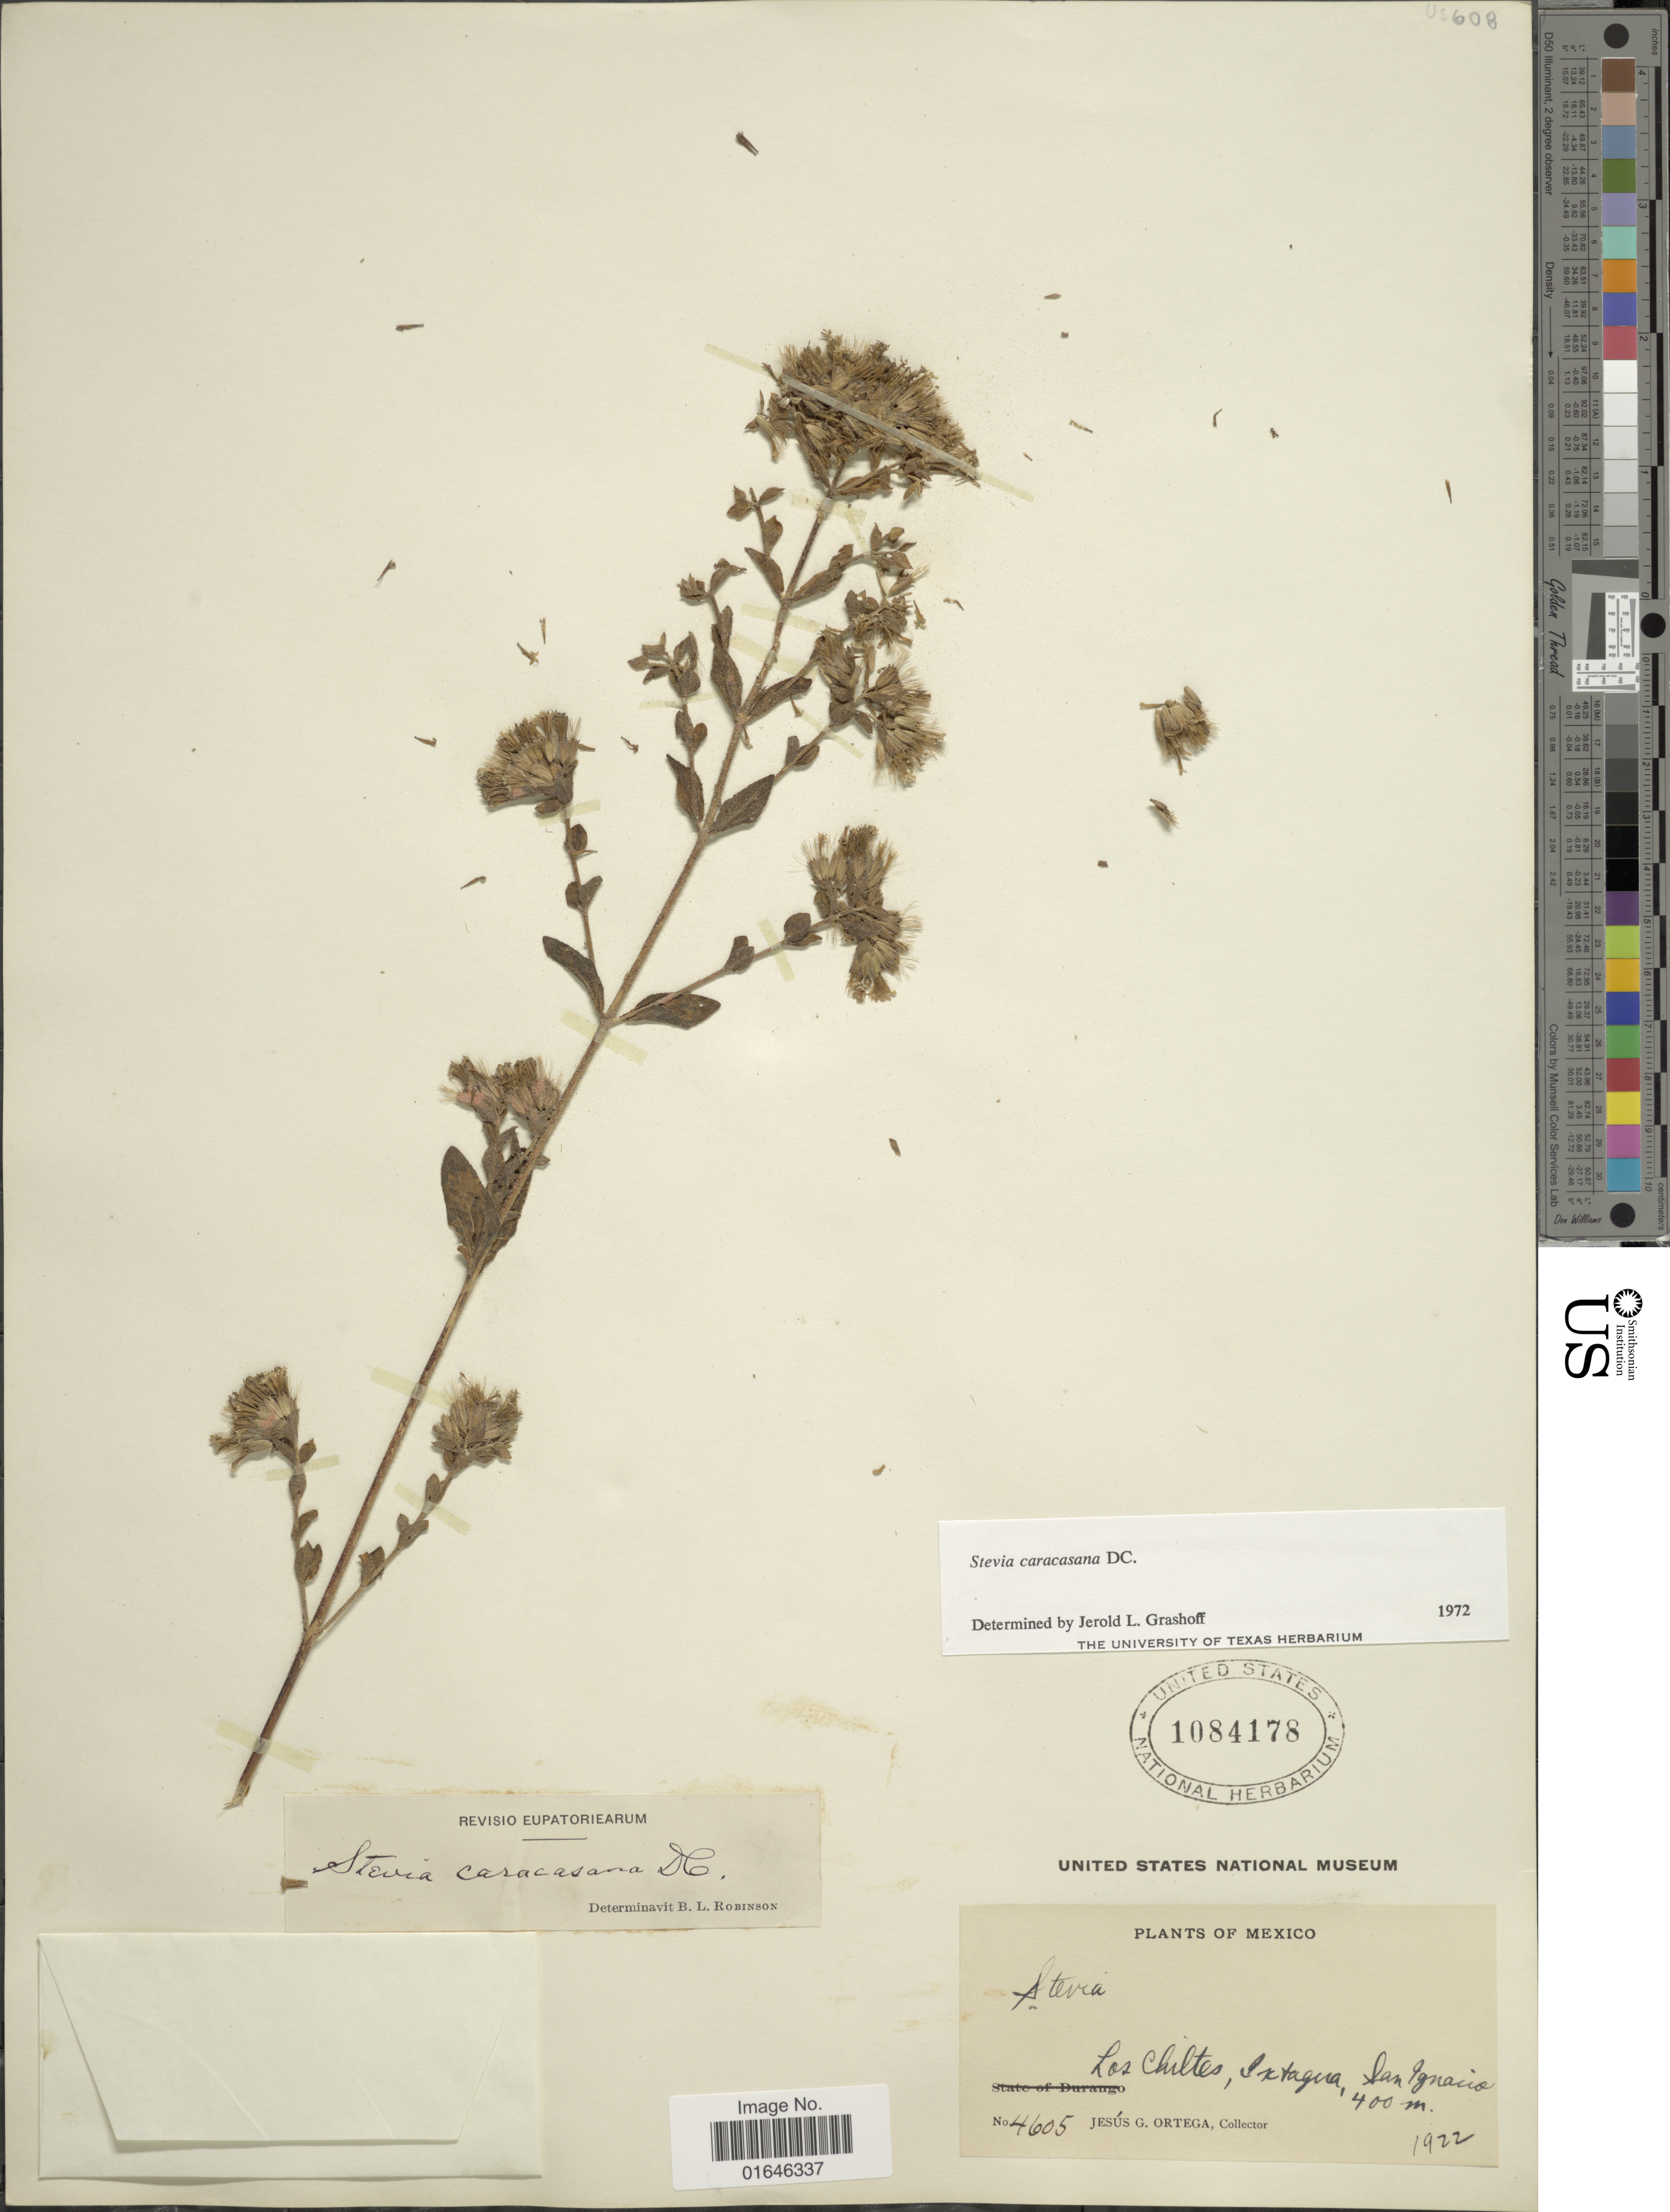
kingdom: Plantae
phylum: Tracheophyta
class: Magnoliopsida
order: Asterales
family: Asteraceae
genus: Stevia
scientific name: Stevia caracasana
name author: DC.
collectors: J. Ortega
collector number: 4605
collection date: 1922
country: Mexico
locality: Los Chiltes, Ixtagua, San Ignacio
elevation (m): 400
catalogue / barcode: US 1084178